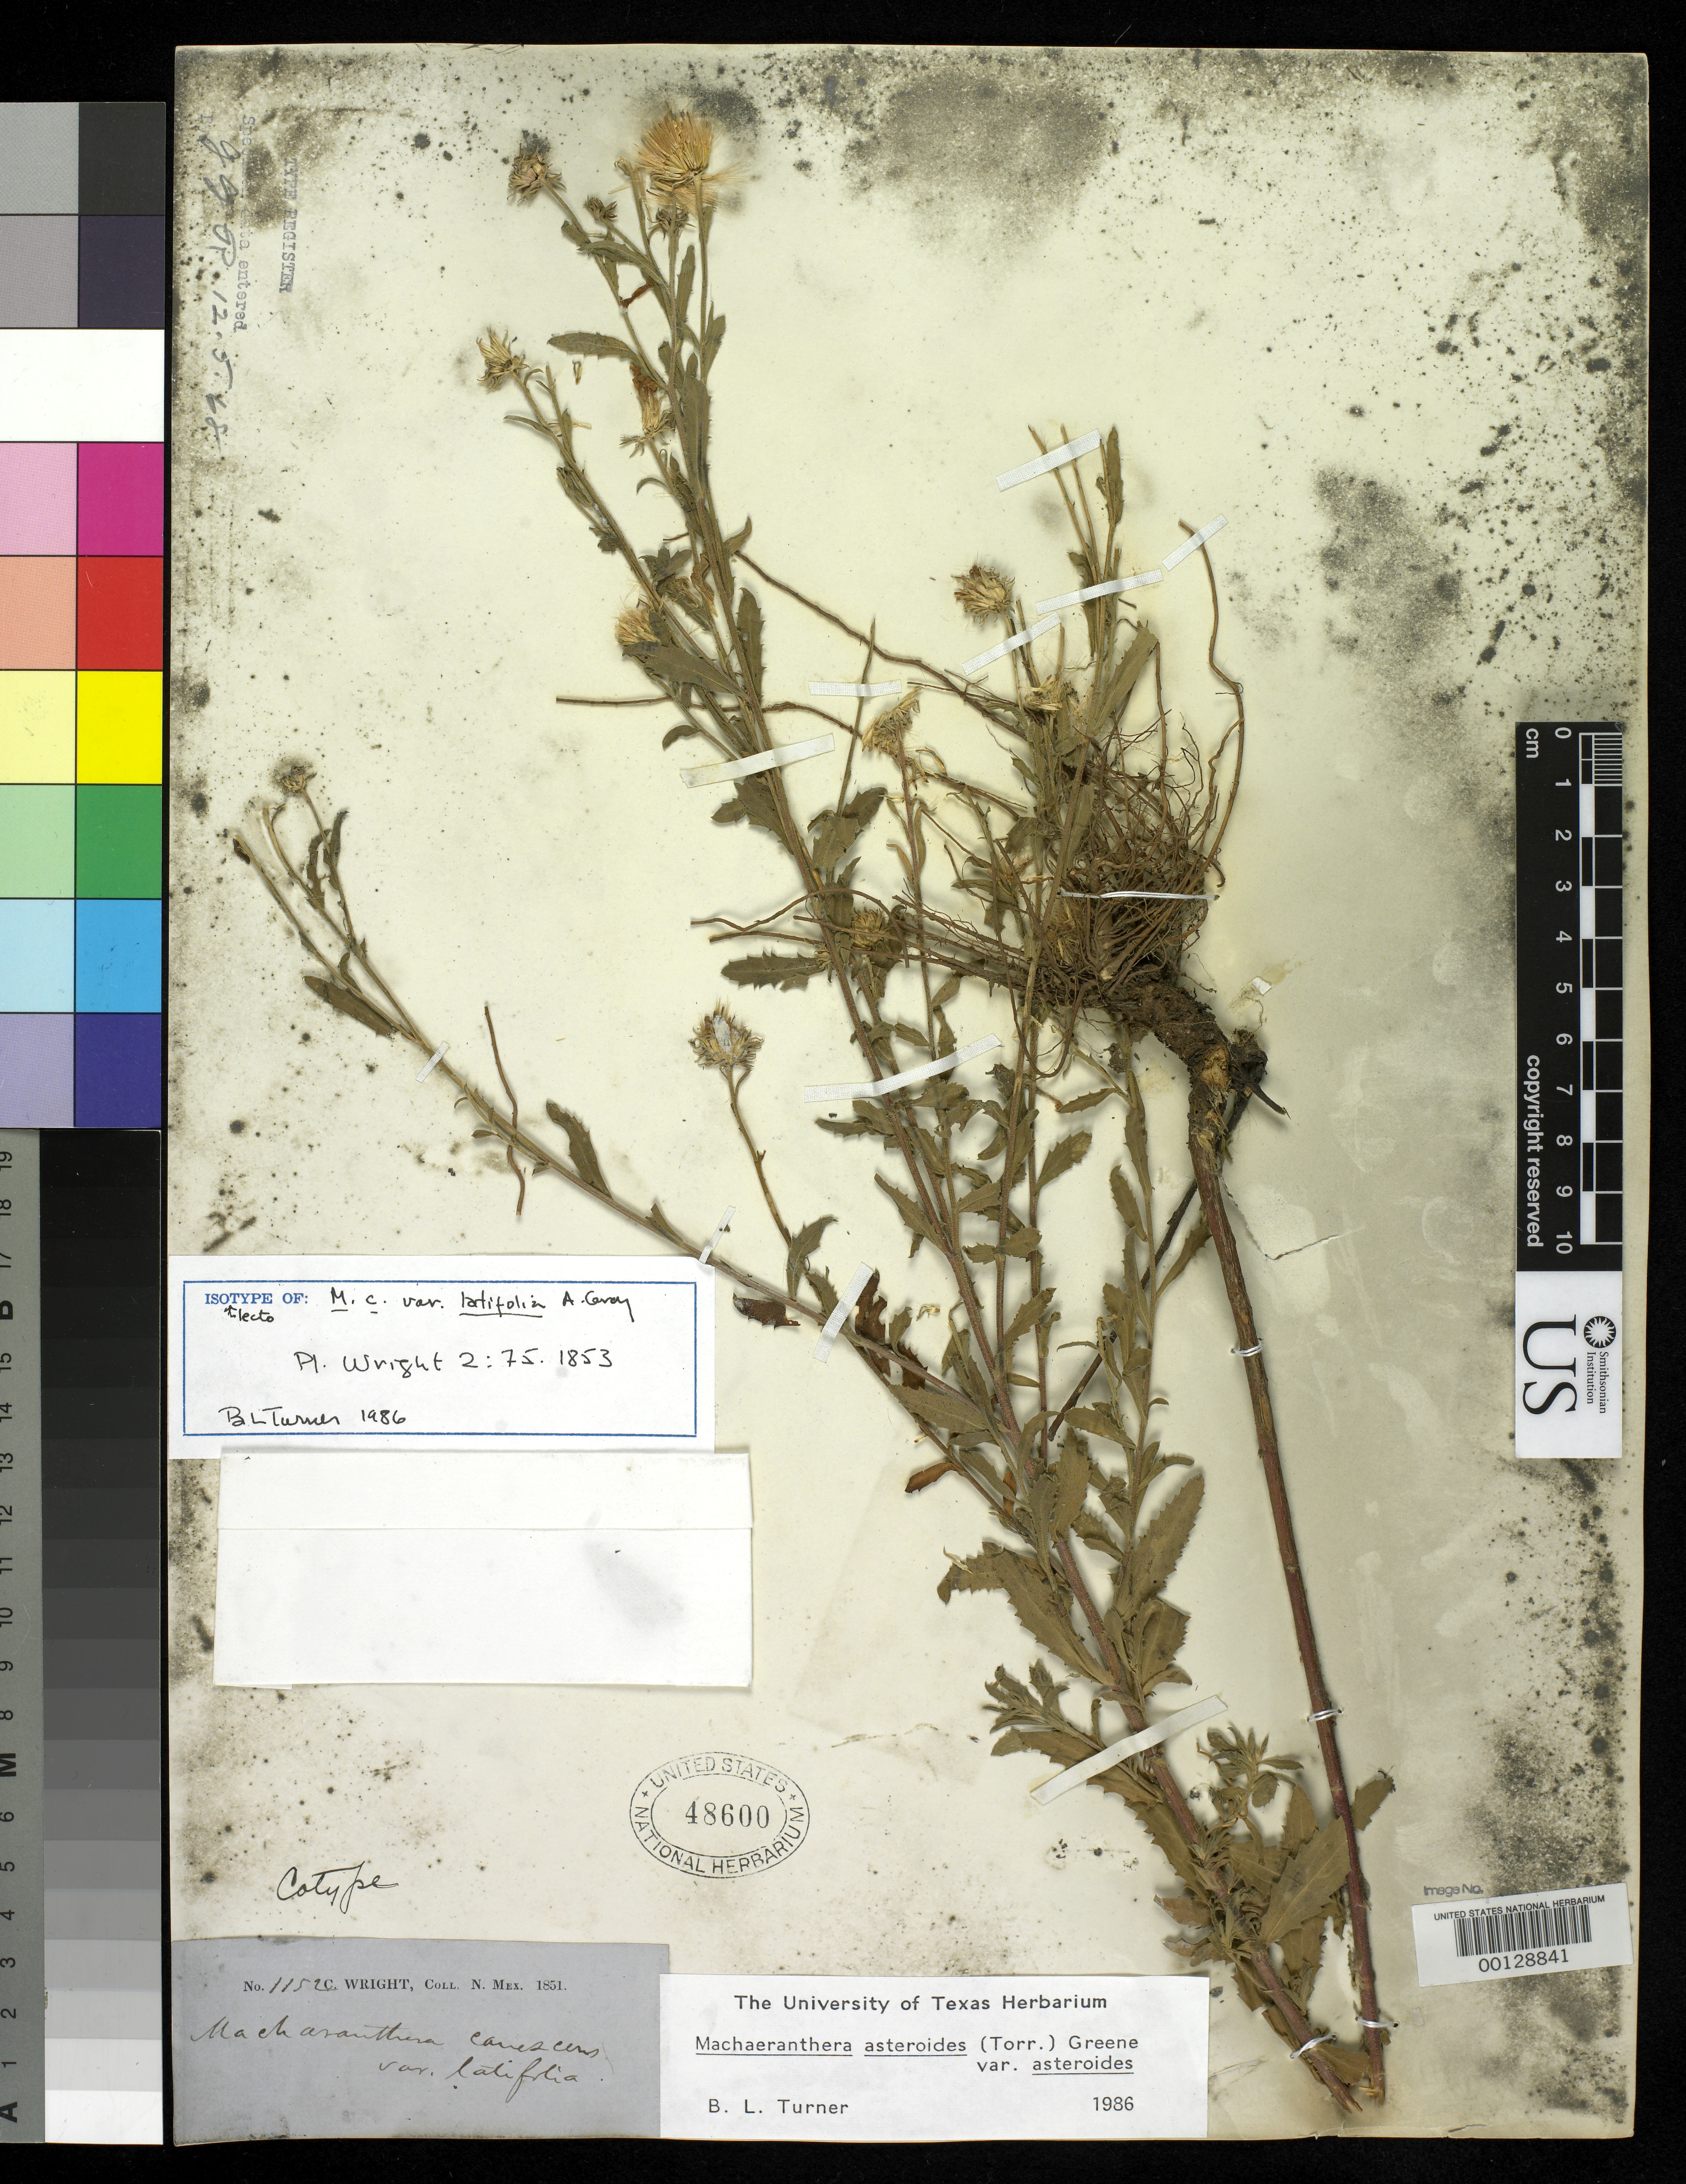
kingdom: Plantae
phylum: Tracheophyta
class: Magnoliopsida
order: Asterales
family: Asteraceae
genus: Machaeranthera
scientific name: Machaeranthera canescens var. latifolia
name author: A. Gray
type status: Type Collection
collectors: C. Wright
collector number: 1152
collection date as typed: Sep 1851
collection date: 1851-09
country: United States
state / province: New Mexico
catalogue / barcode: US 48600